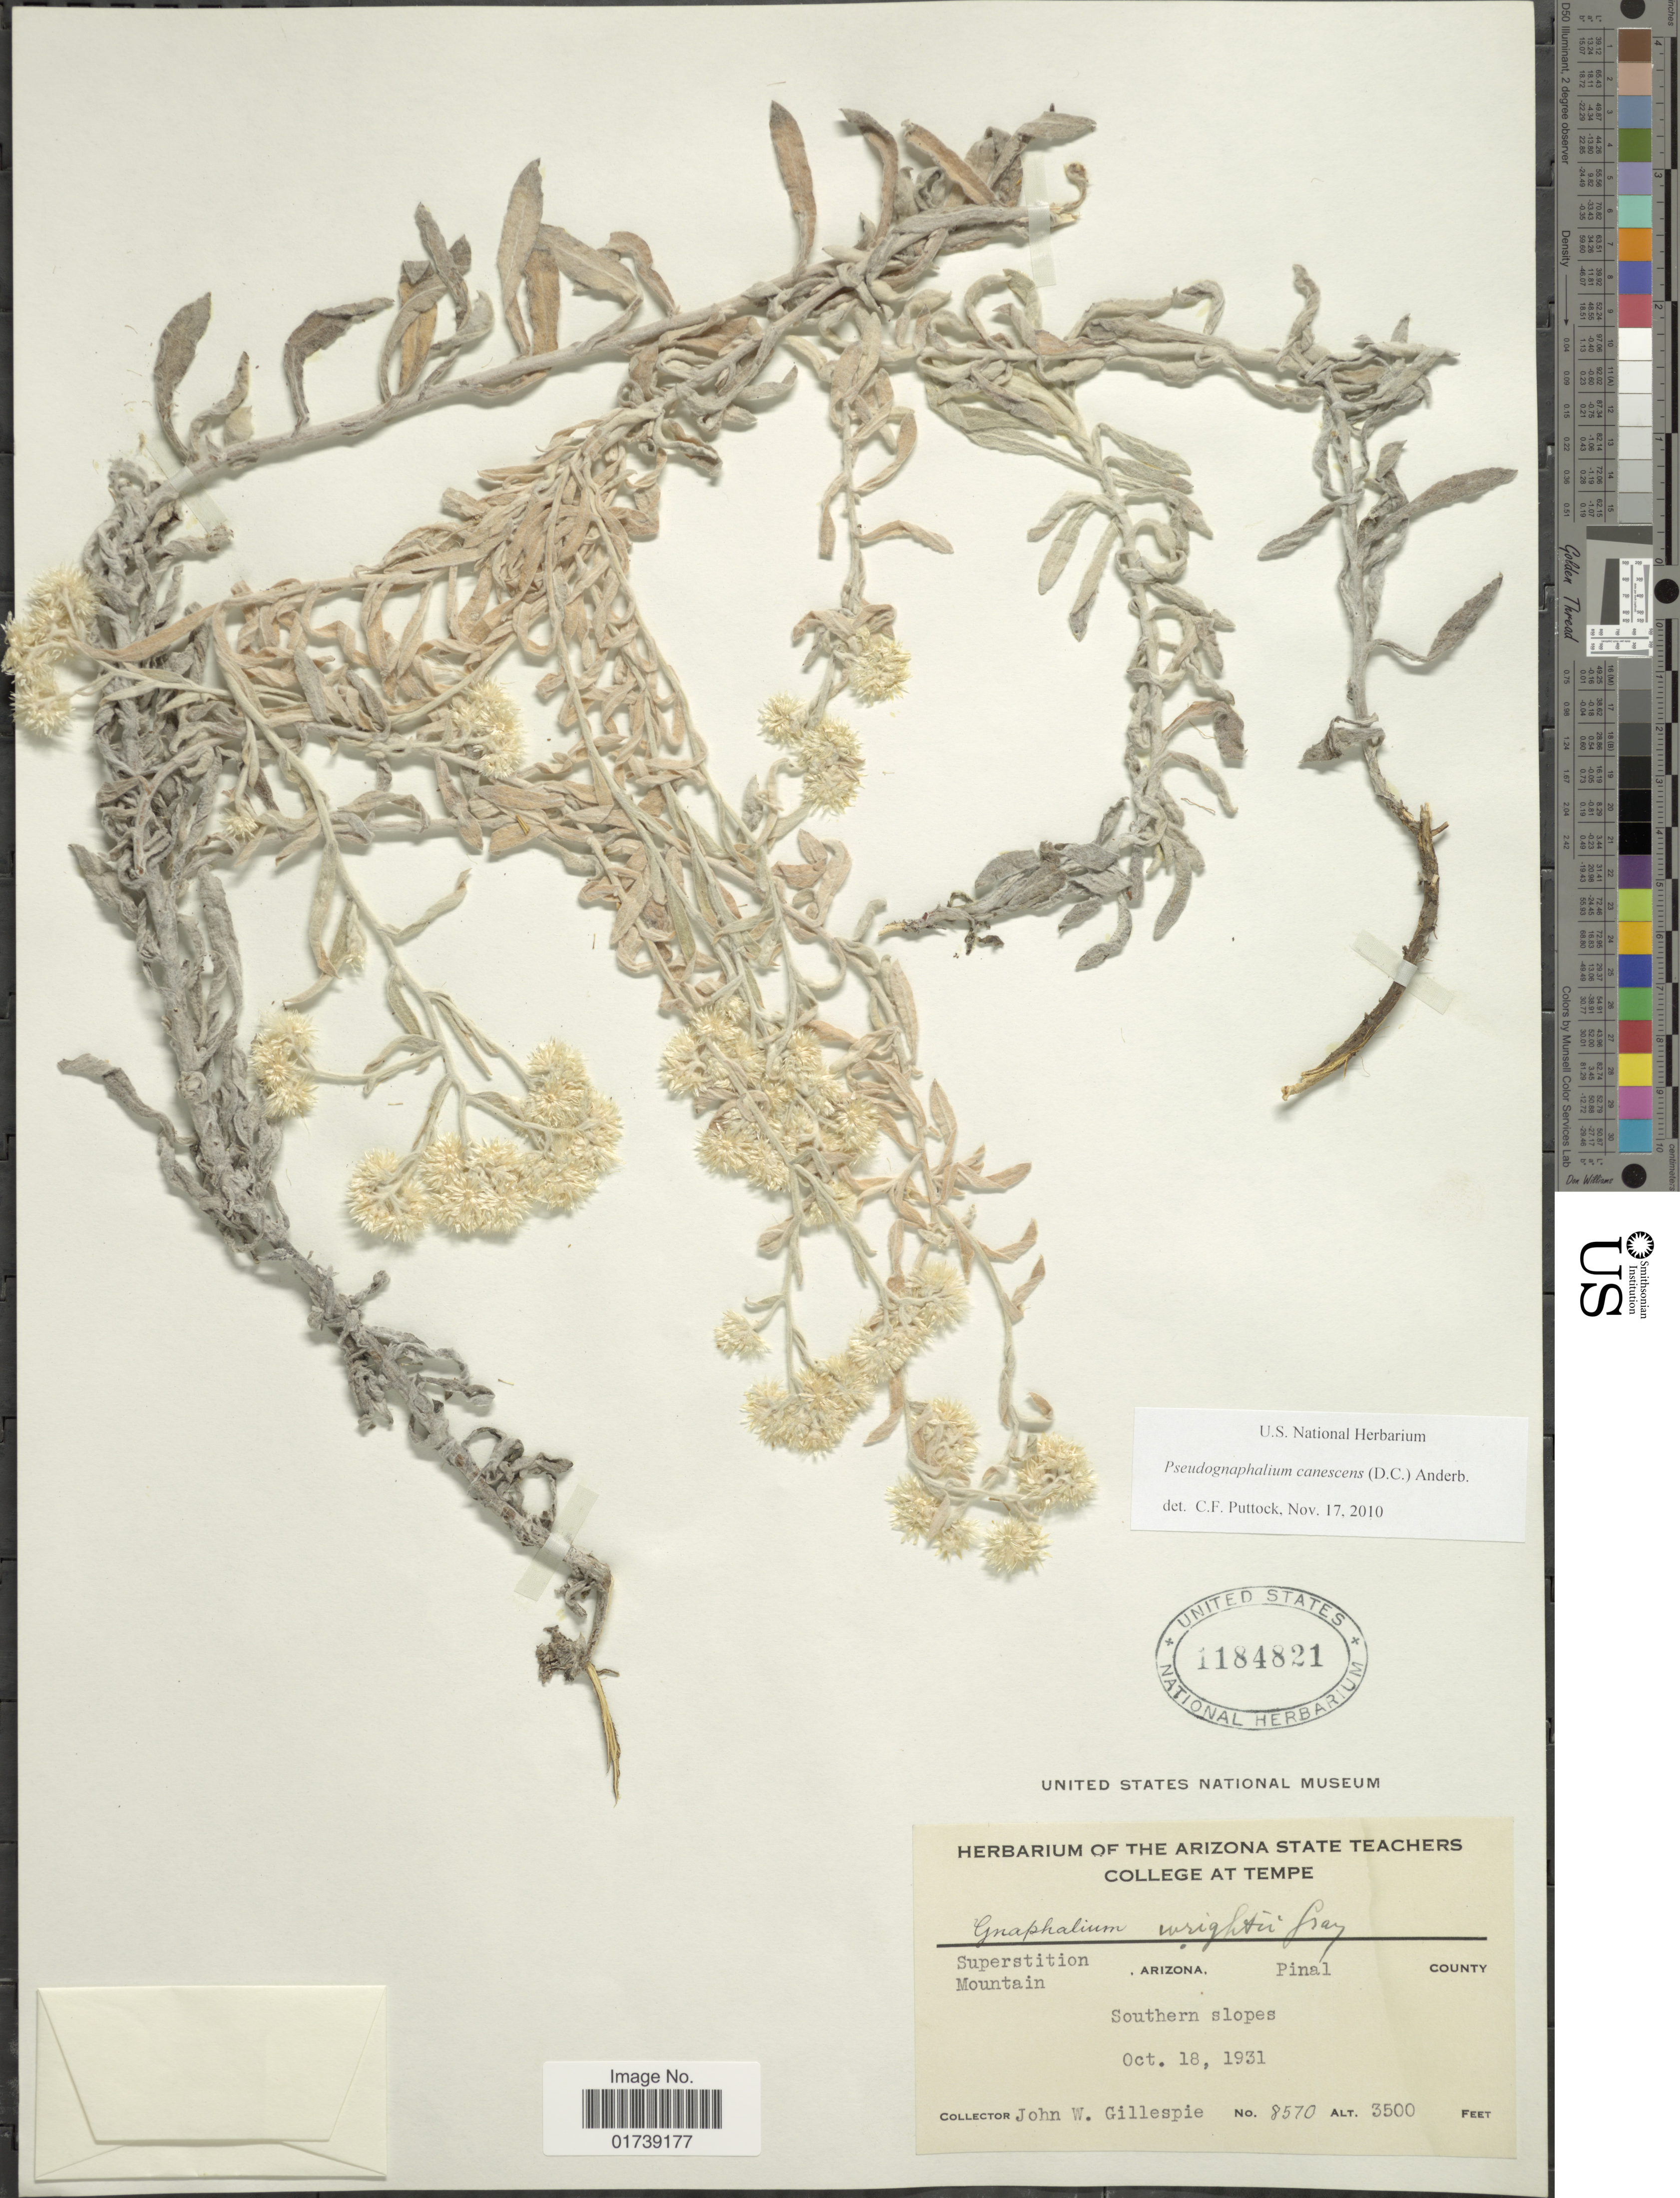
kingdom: Plantae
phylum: Tracheophyta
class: Magnoliopsida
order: Asterales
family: Asteraceae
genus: Pseudognaphalium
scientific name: Pseudognaphalium canescens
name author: (DC.) Anderb.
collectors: J. W. Gillespie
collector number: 8570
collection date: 1931-10-18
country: United States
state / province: Arizona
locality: Pinal County, Southern slopes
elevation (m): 1067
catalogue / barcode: US 1184821